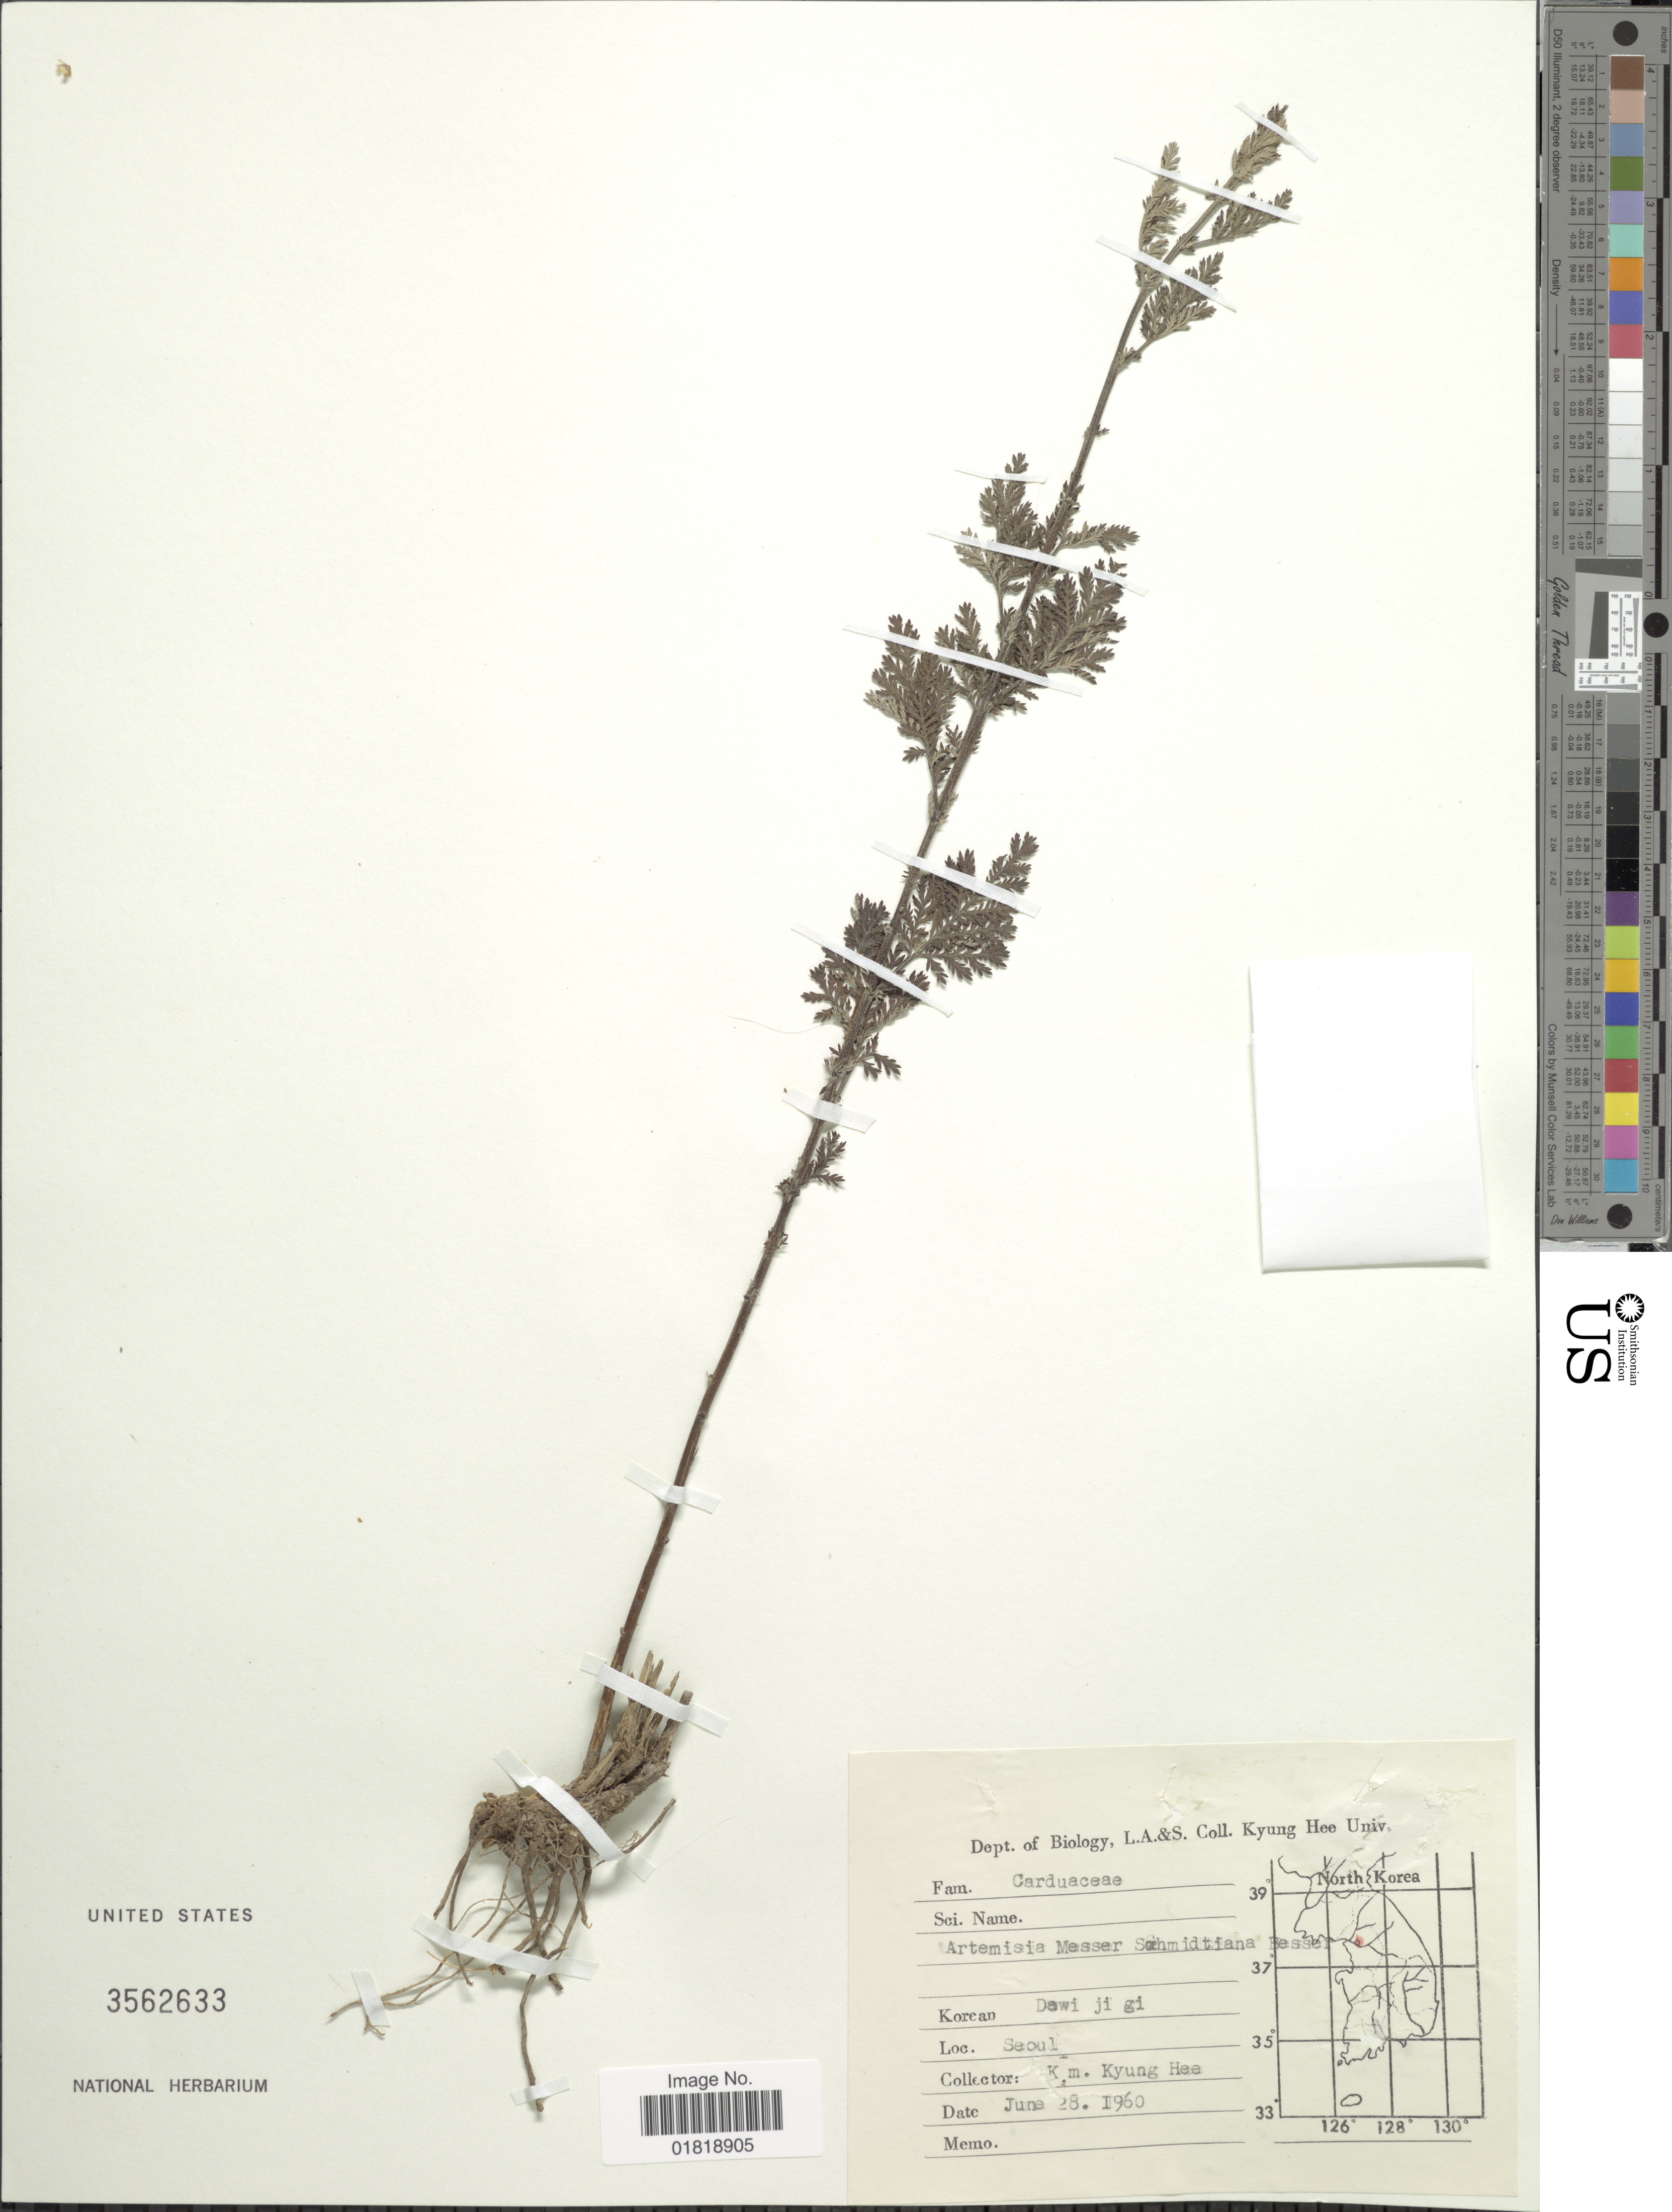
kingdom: Plantae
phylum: Tracheophyta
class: Magnoliopsida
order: Asterales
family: Asteraceae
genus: Artemisia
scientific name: Artemisia messerschmidiana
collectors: Kim kyung Hi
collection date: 1960-06-28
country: South Korea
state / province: Seoul Special City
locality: Dawi ji gi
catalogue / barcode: US 3562633